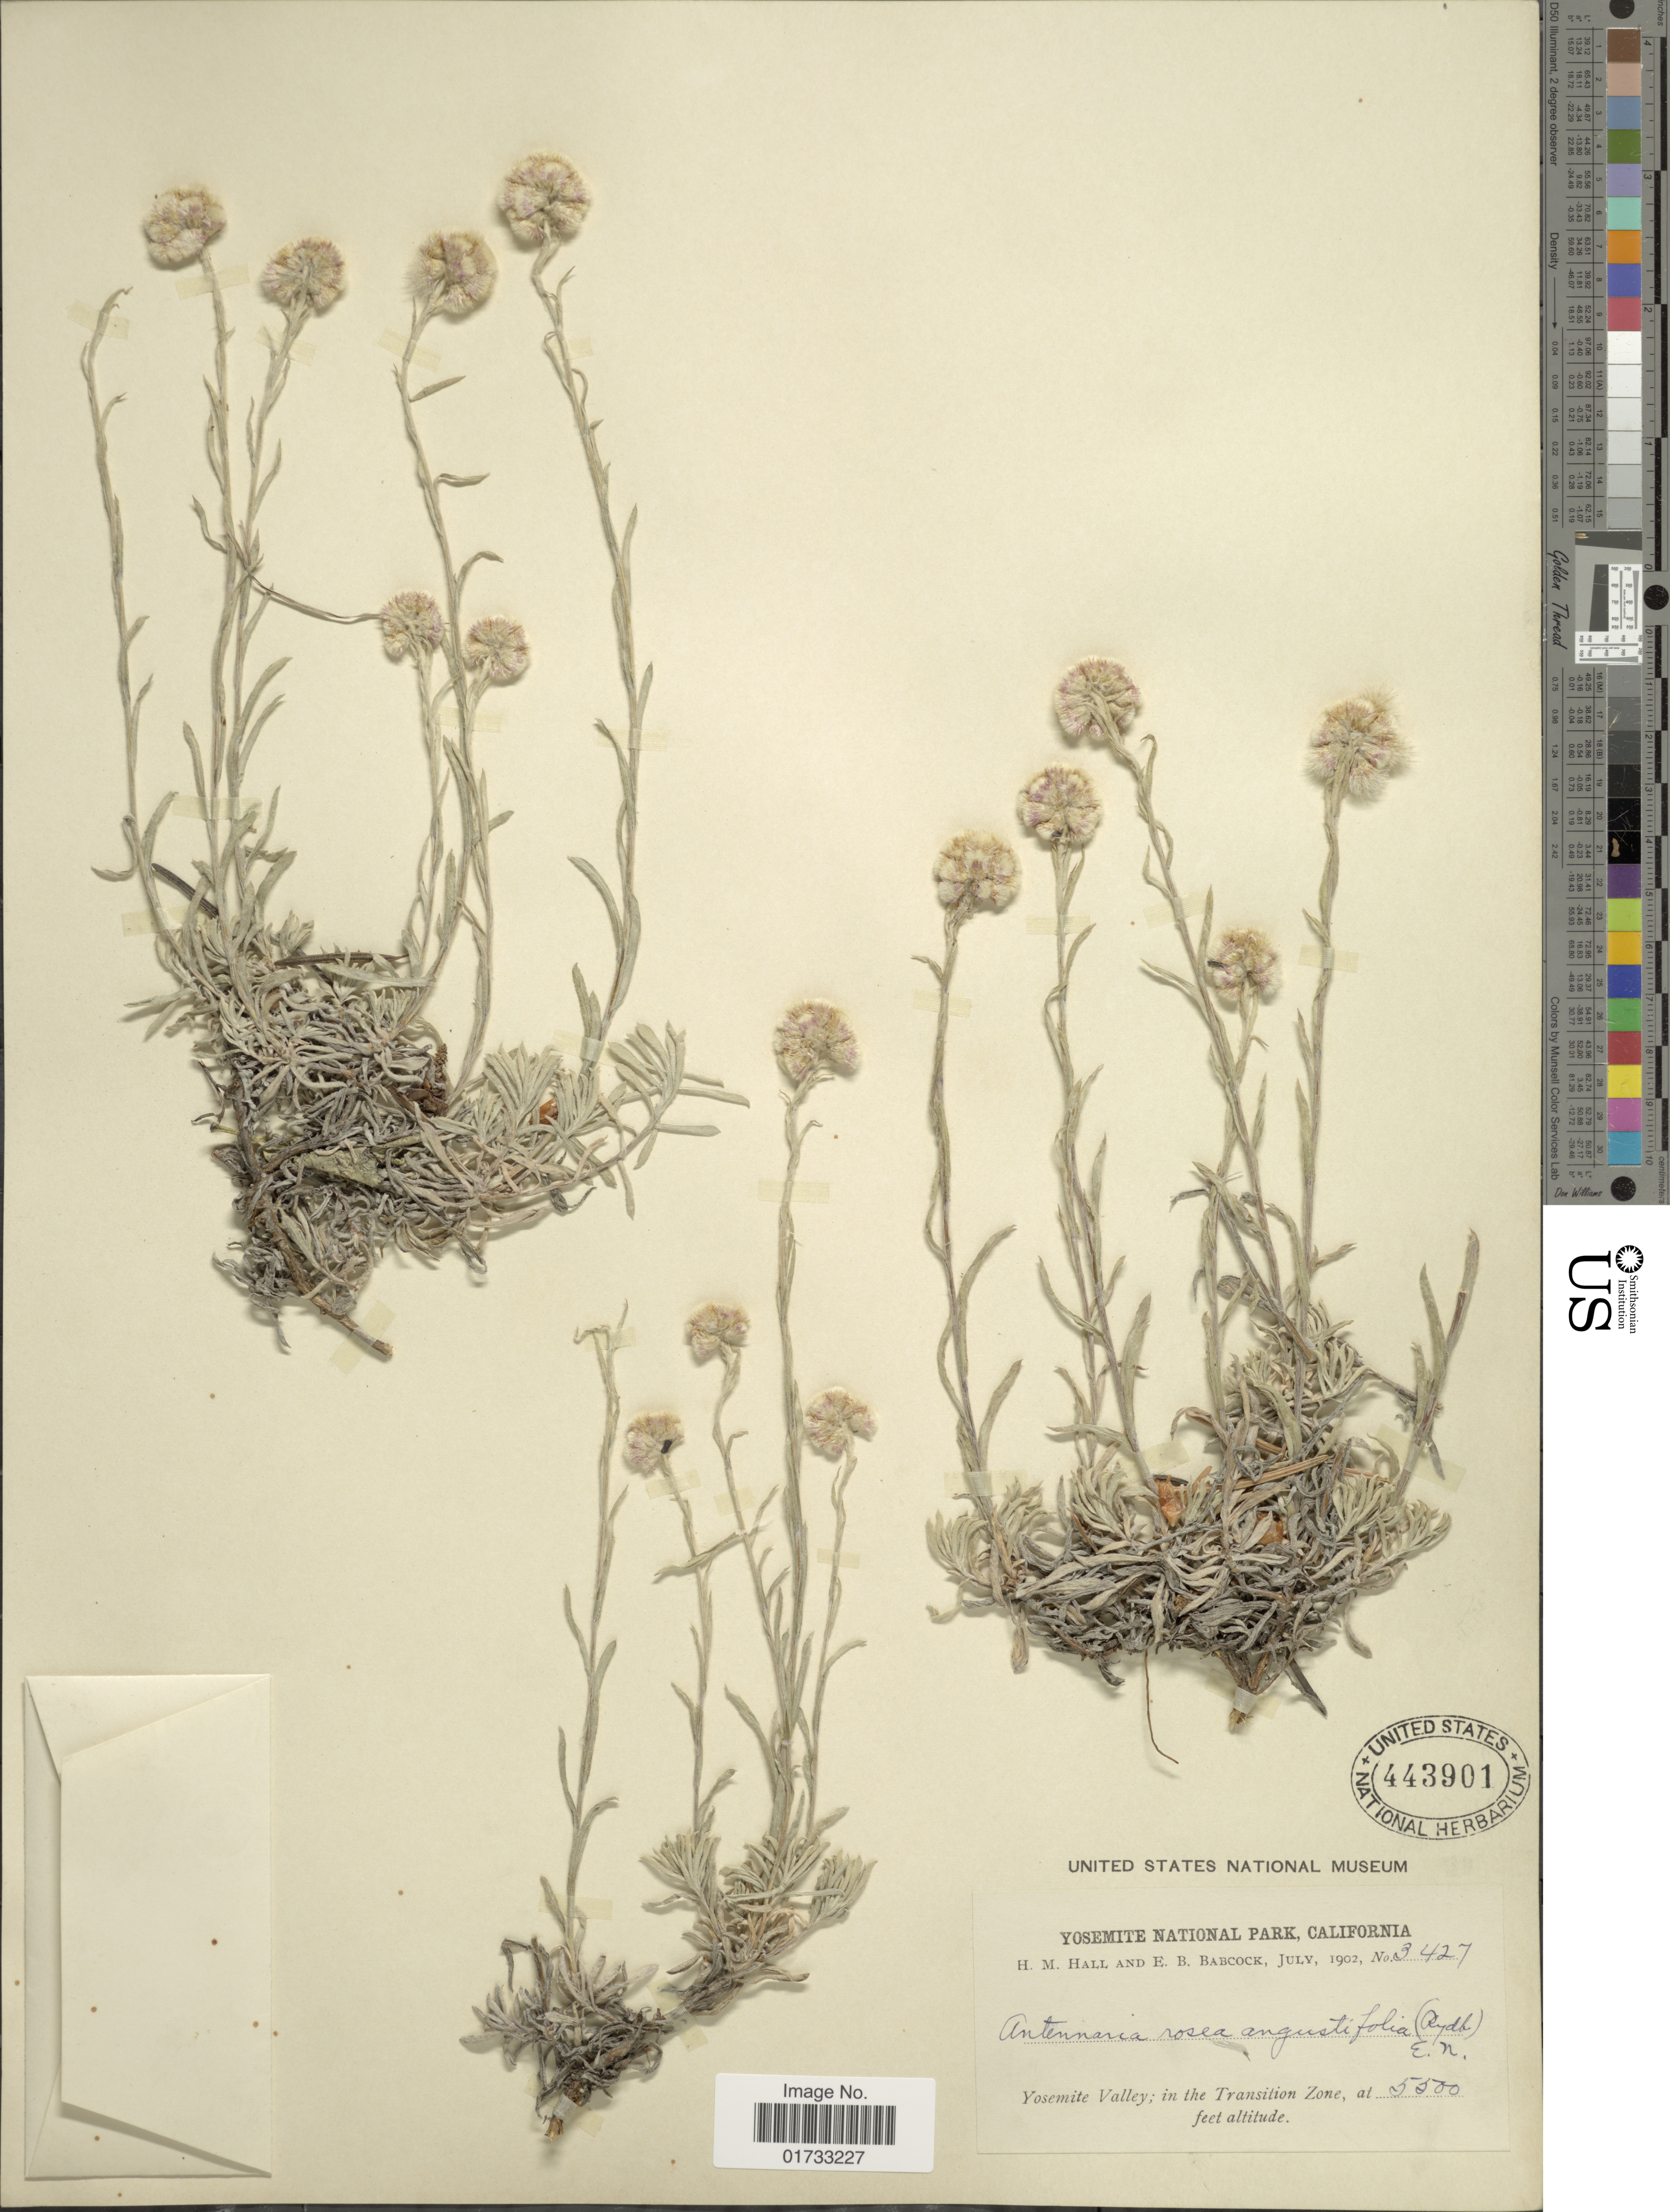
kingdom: Plantae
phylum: Tracheophyta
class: Magnoliopsida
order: Asterales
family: Asteraceae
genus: Antennaria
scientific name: Antennaria rosea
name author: Greene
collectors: H. M. Hall & E. B. Babcock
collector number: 3427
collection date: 1902-07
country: United States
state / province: California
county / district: Mariposa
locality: Yosemite National Park, Yosemite Valley; in the Transition Zone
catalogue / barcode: US 443901